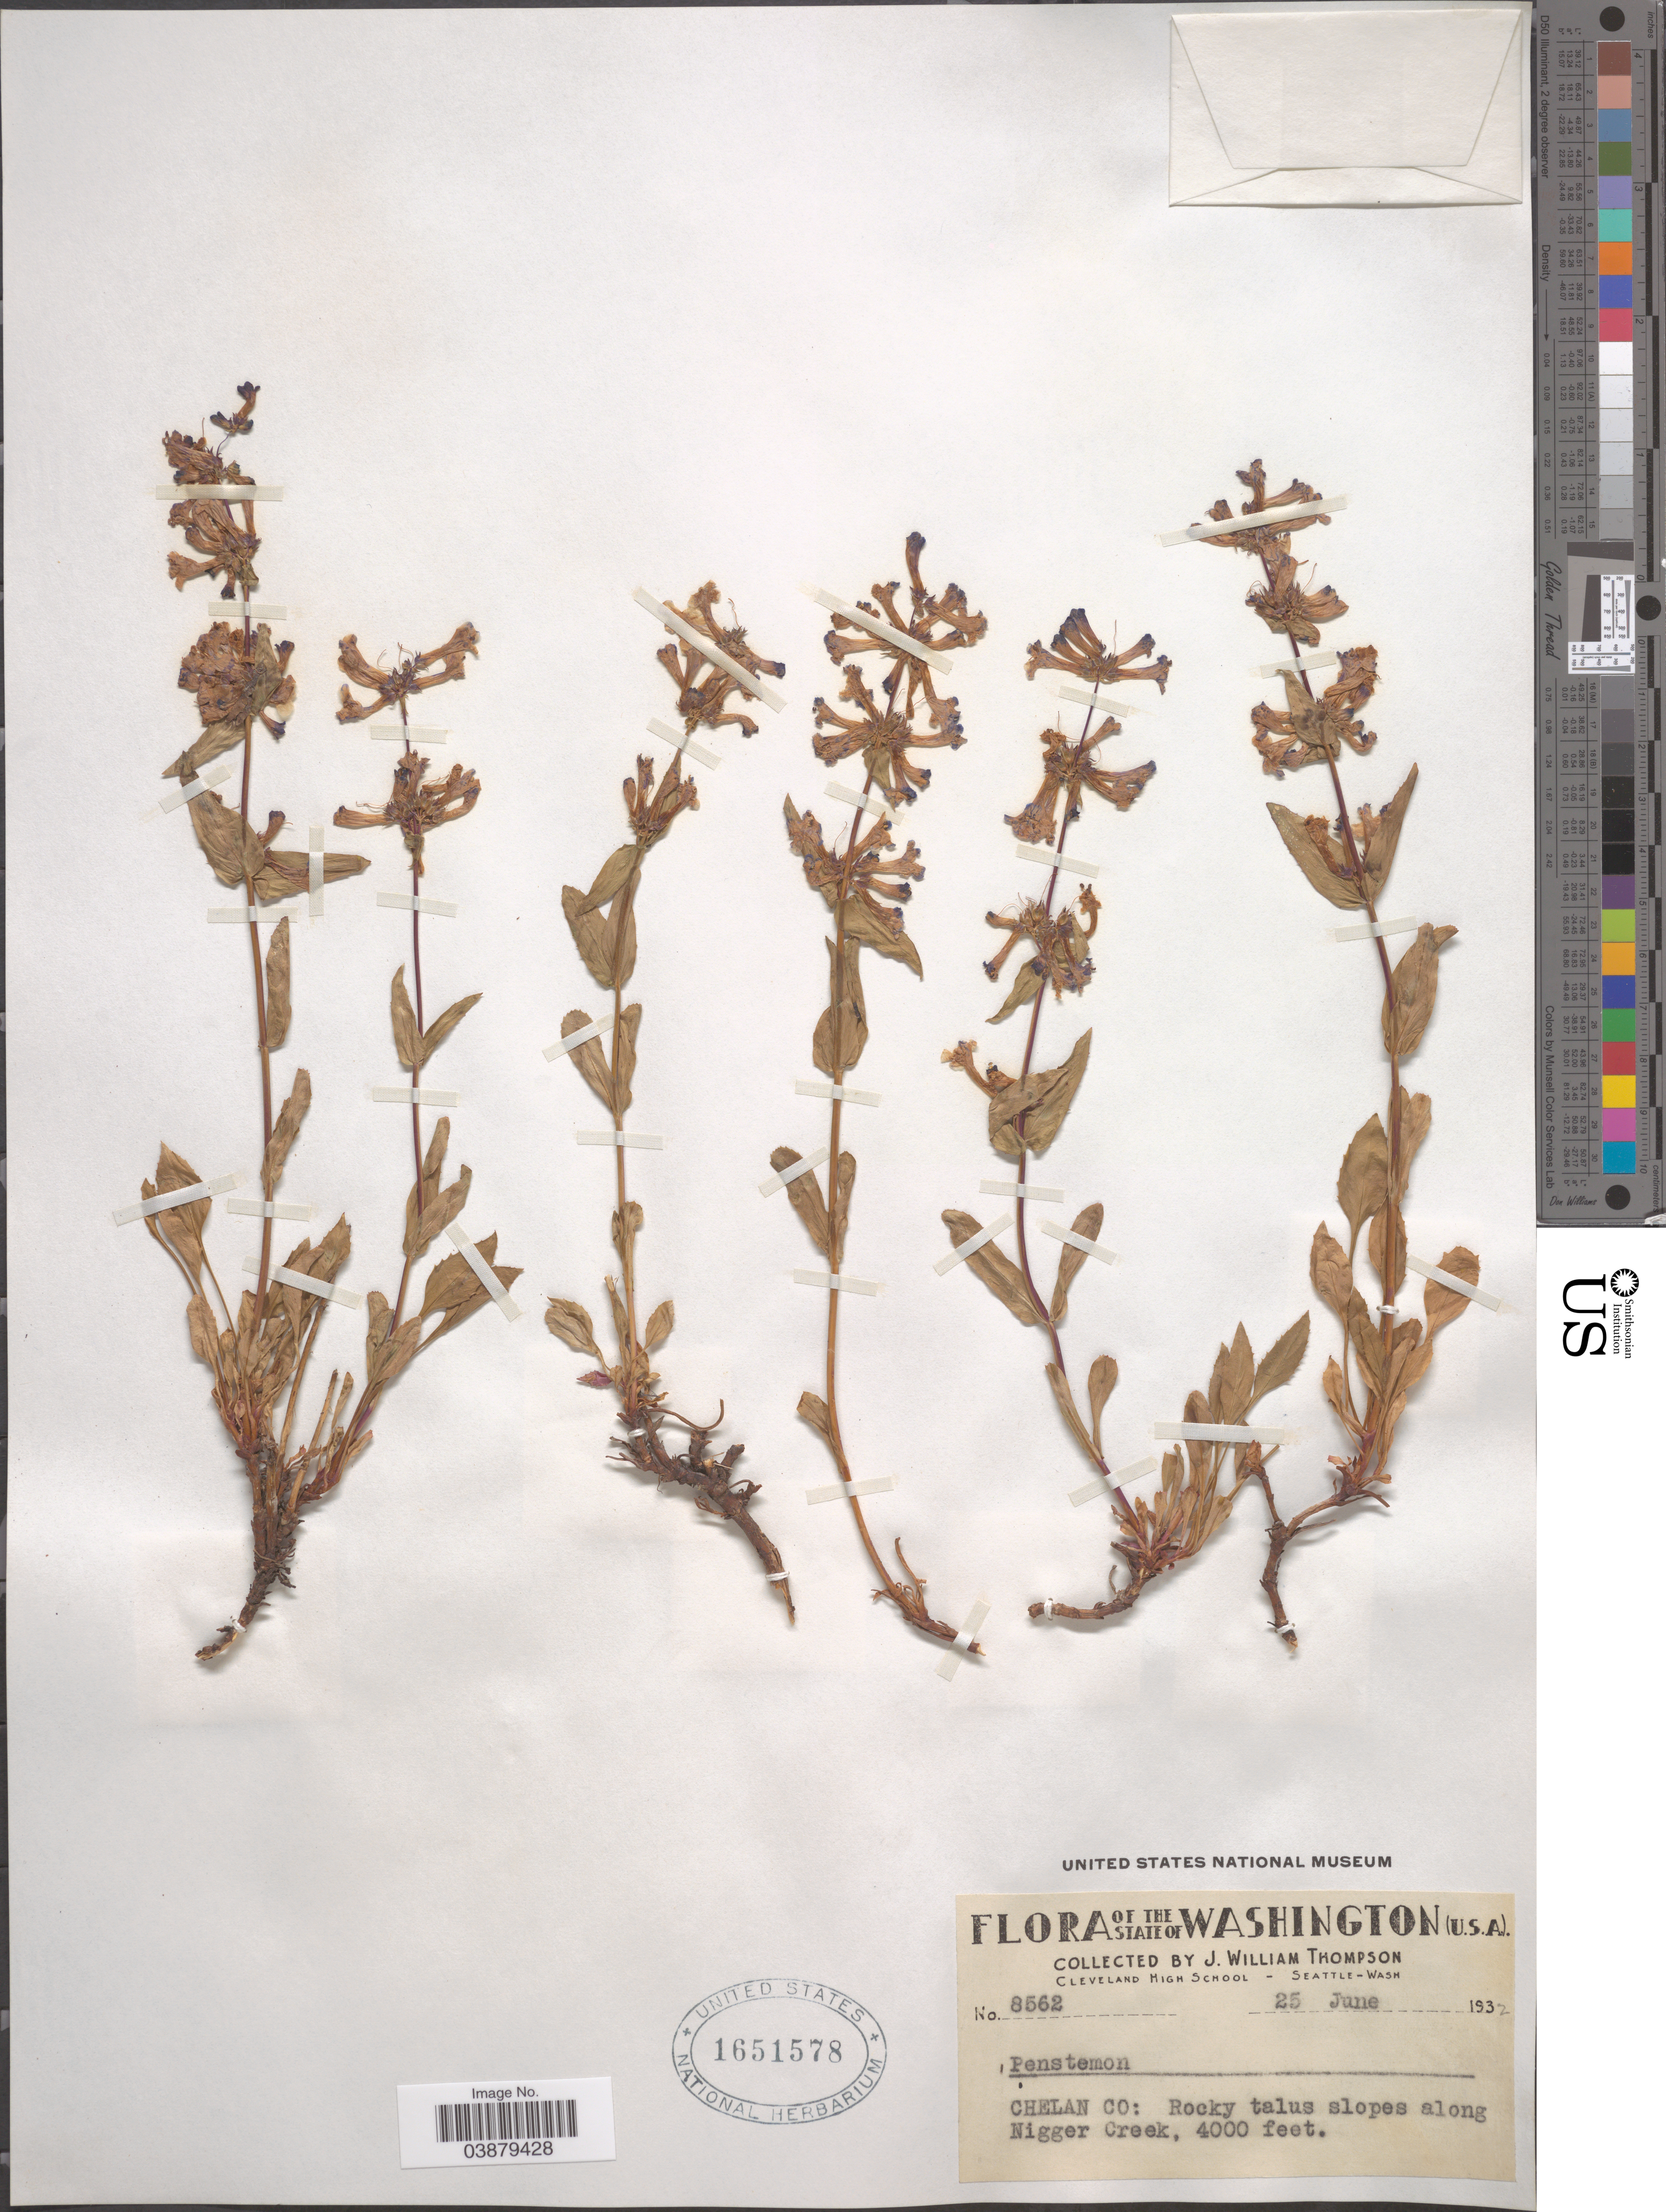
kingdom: Plantae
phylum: Tracheophyta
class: Magnoliopsida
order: Lamiales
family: Plantaginaceae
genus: Penstemon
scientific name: Penstemon sp.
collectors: J. W. Thompson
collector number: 8562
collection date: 1932-06-25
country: United States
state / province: Washington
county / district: Chelan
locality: Chelan Co: Rocky talus slopes along Nigger Creek.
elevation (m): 1219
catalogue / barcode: US 1651578